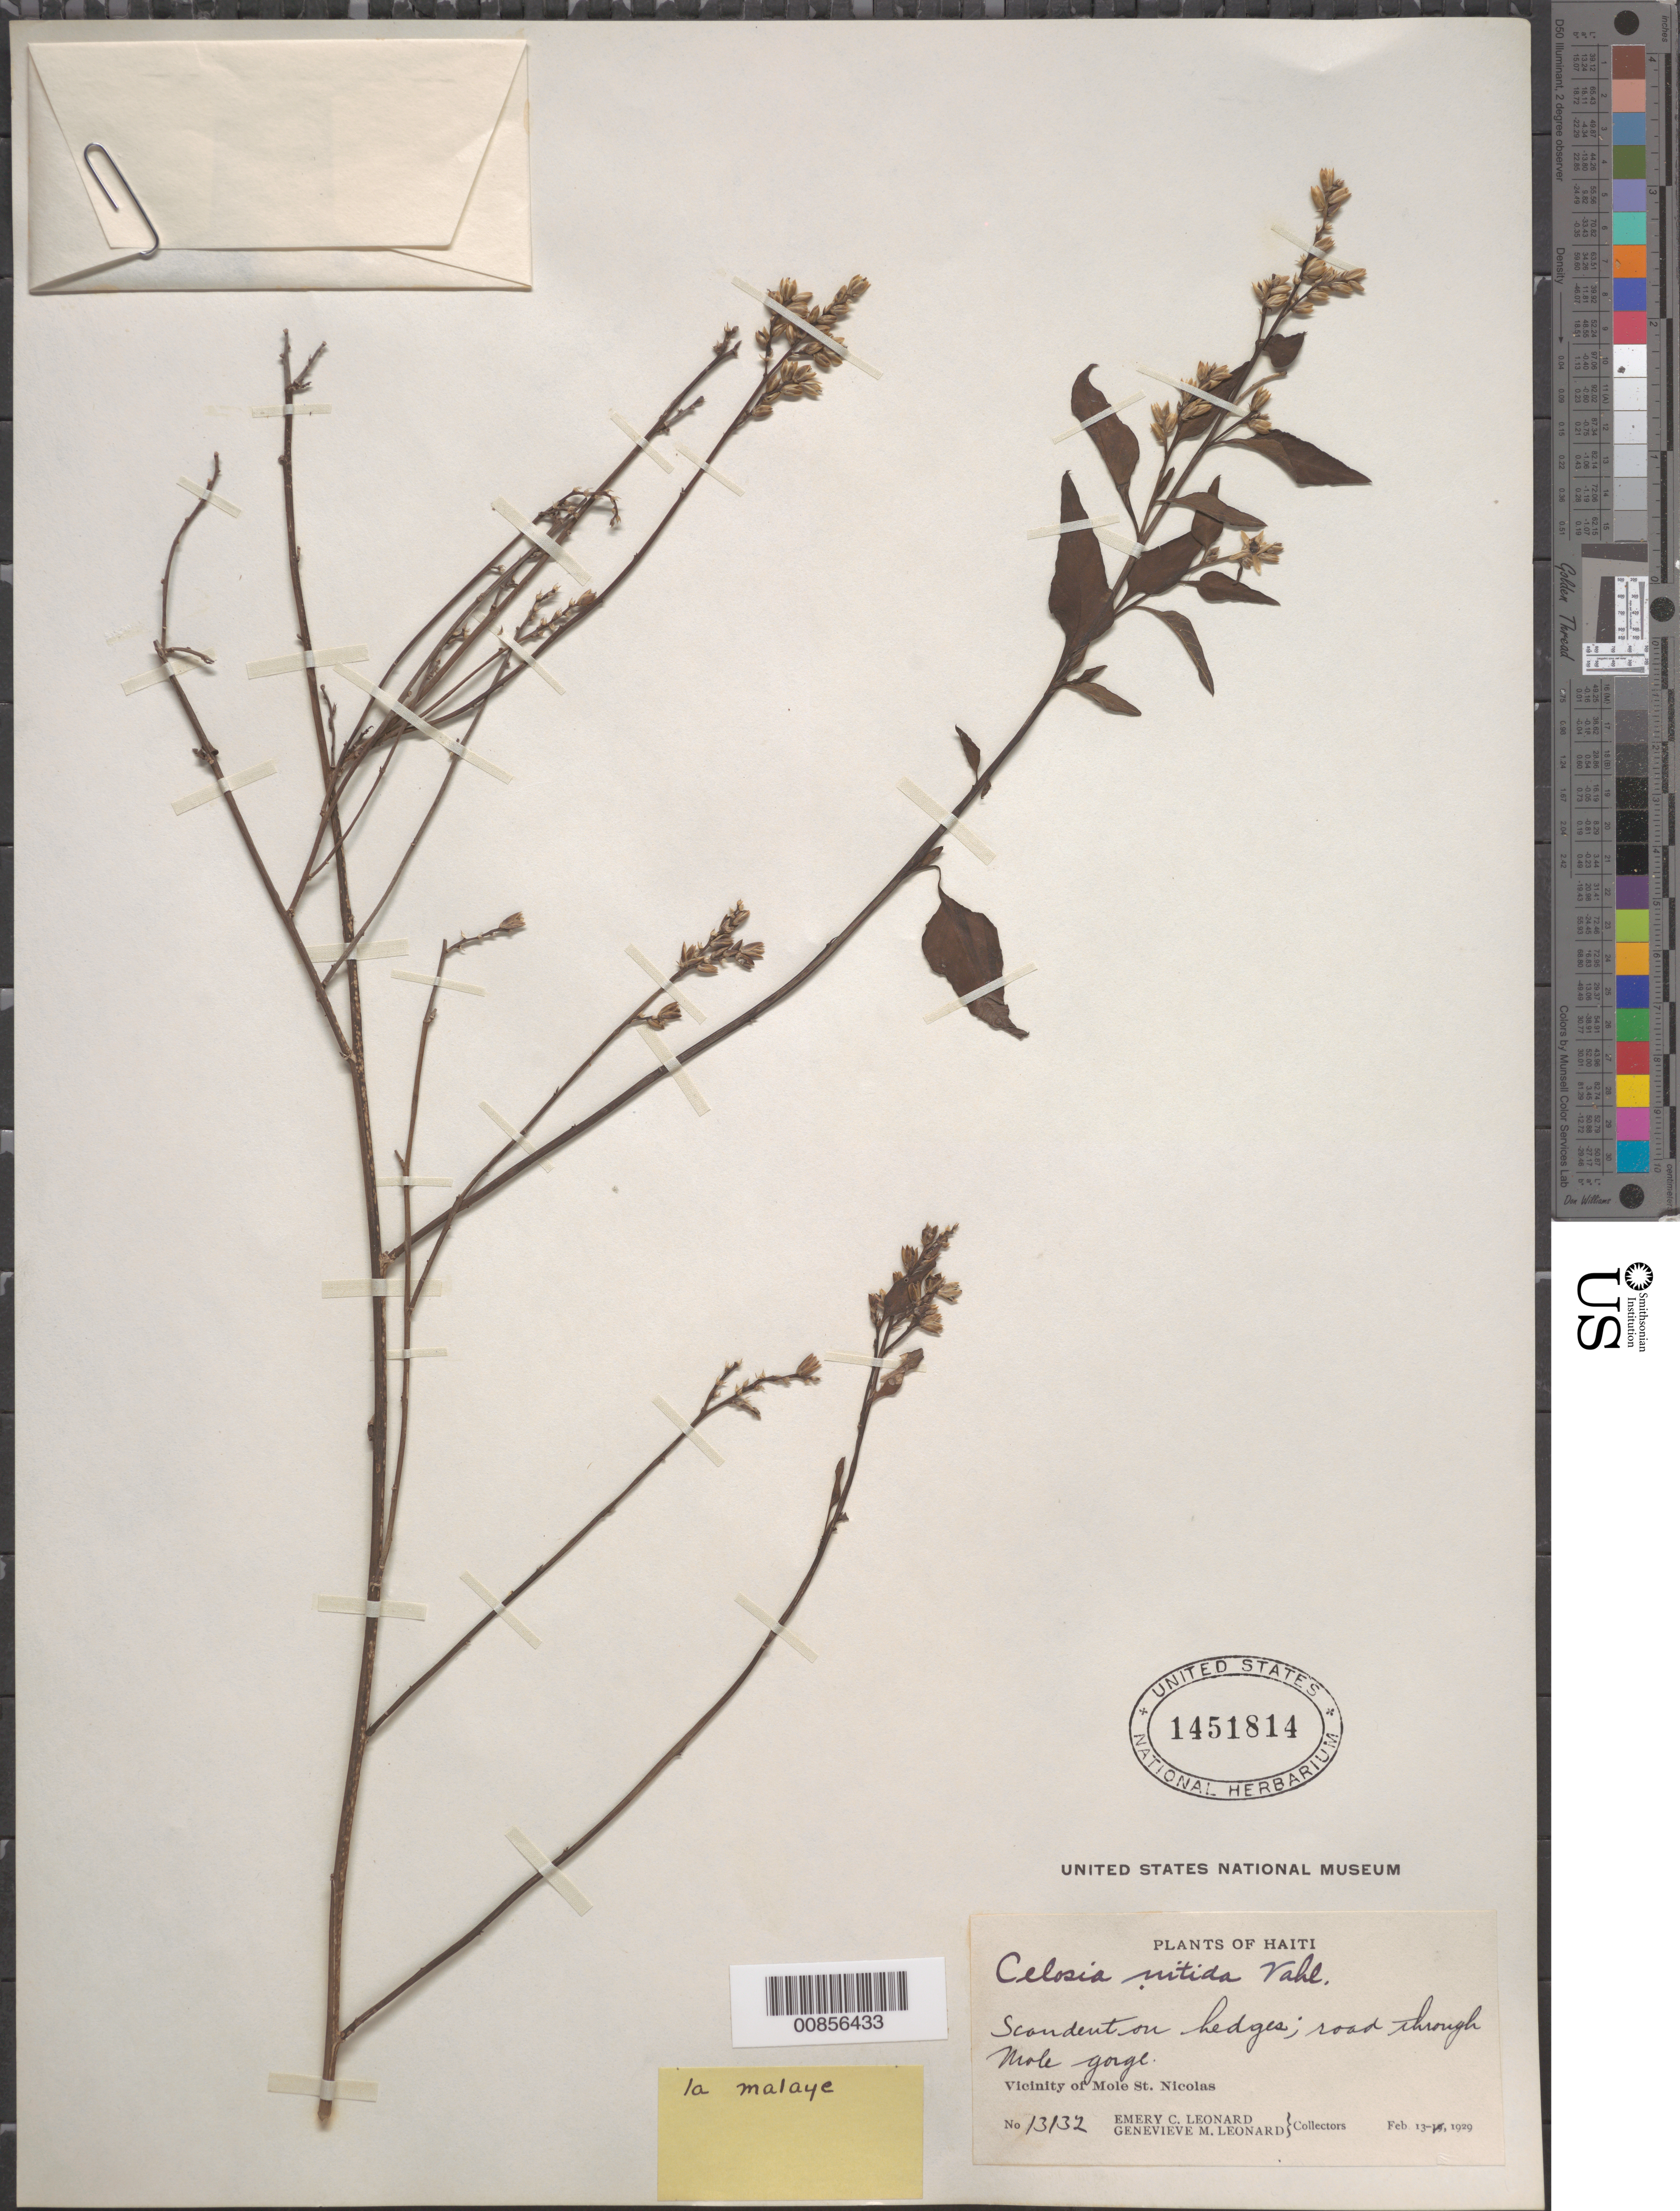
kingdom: Plantae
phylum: Tracheophyta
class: Magnoliopsida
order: Caryophyllales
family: Amaranthaceae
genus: Celosia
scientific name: Celosia nitida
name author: Vahl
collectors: E. C. Leonard & G. M. Leonard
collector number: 13132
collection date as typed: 13 Feb 1929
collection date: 1929-02-13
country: Haiti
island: Hispaniola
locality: Vicinity of Mole St. Nicolas; road through Mole Gorge.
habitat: On hedges.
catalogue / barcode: US 1451814